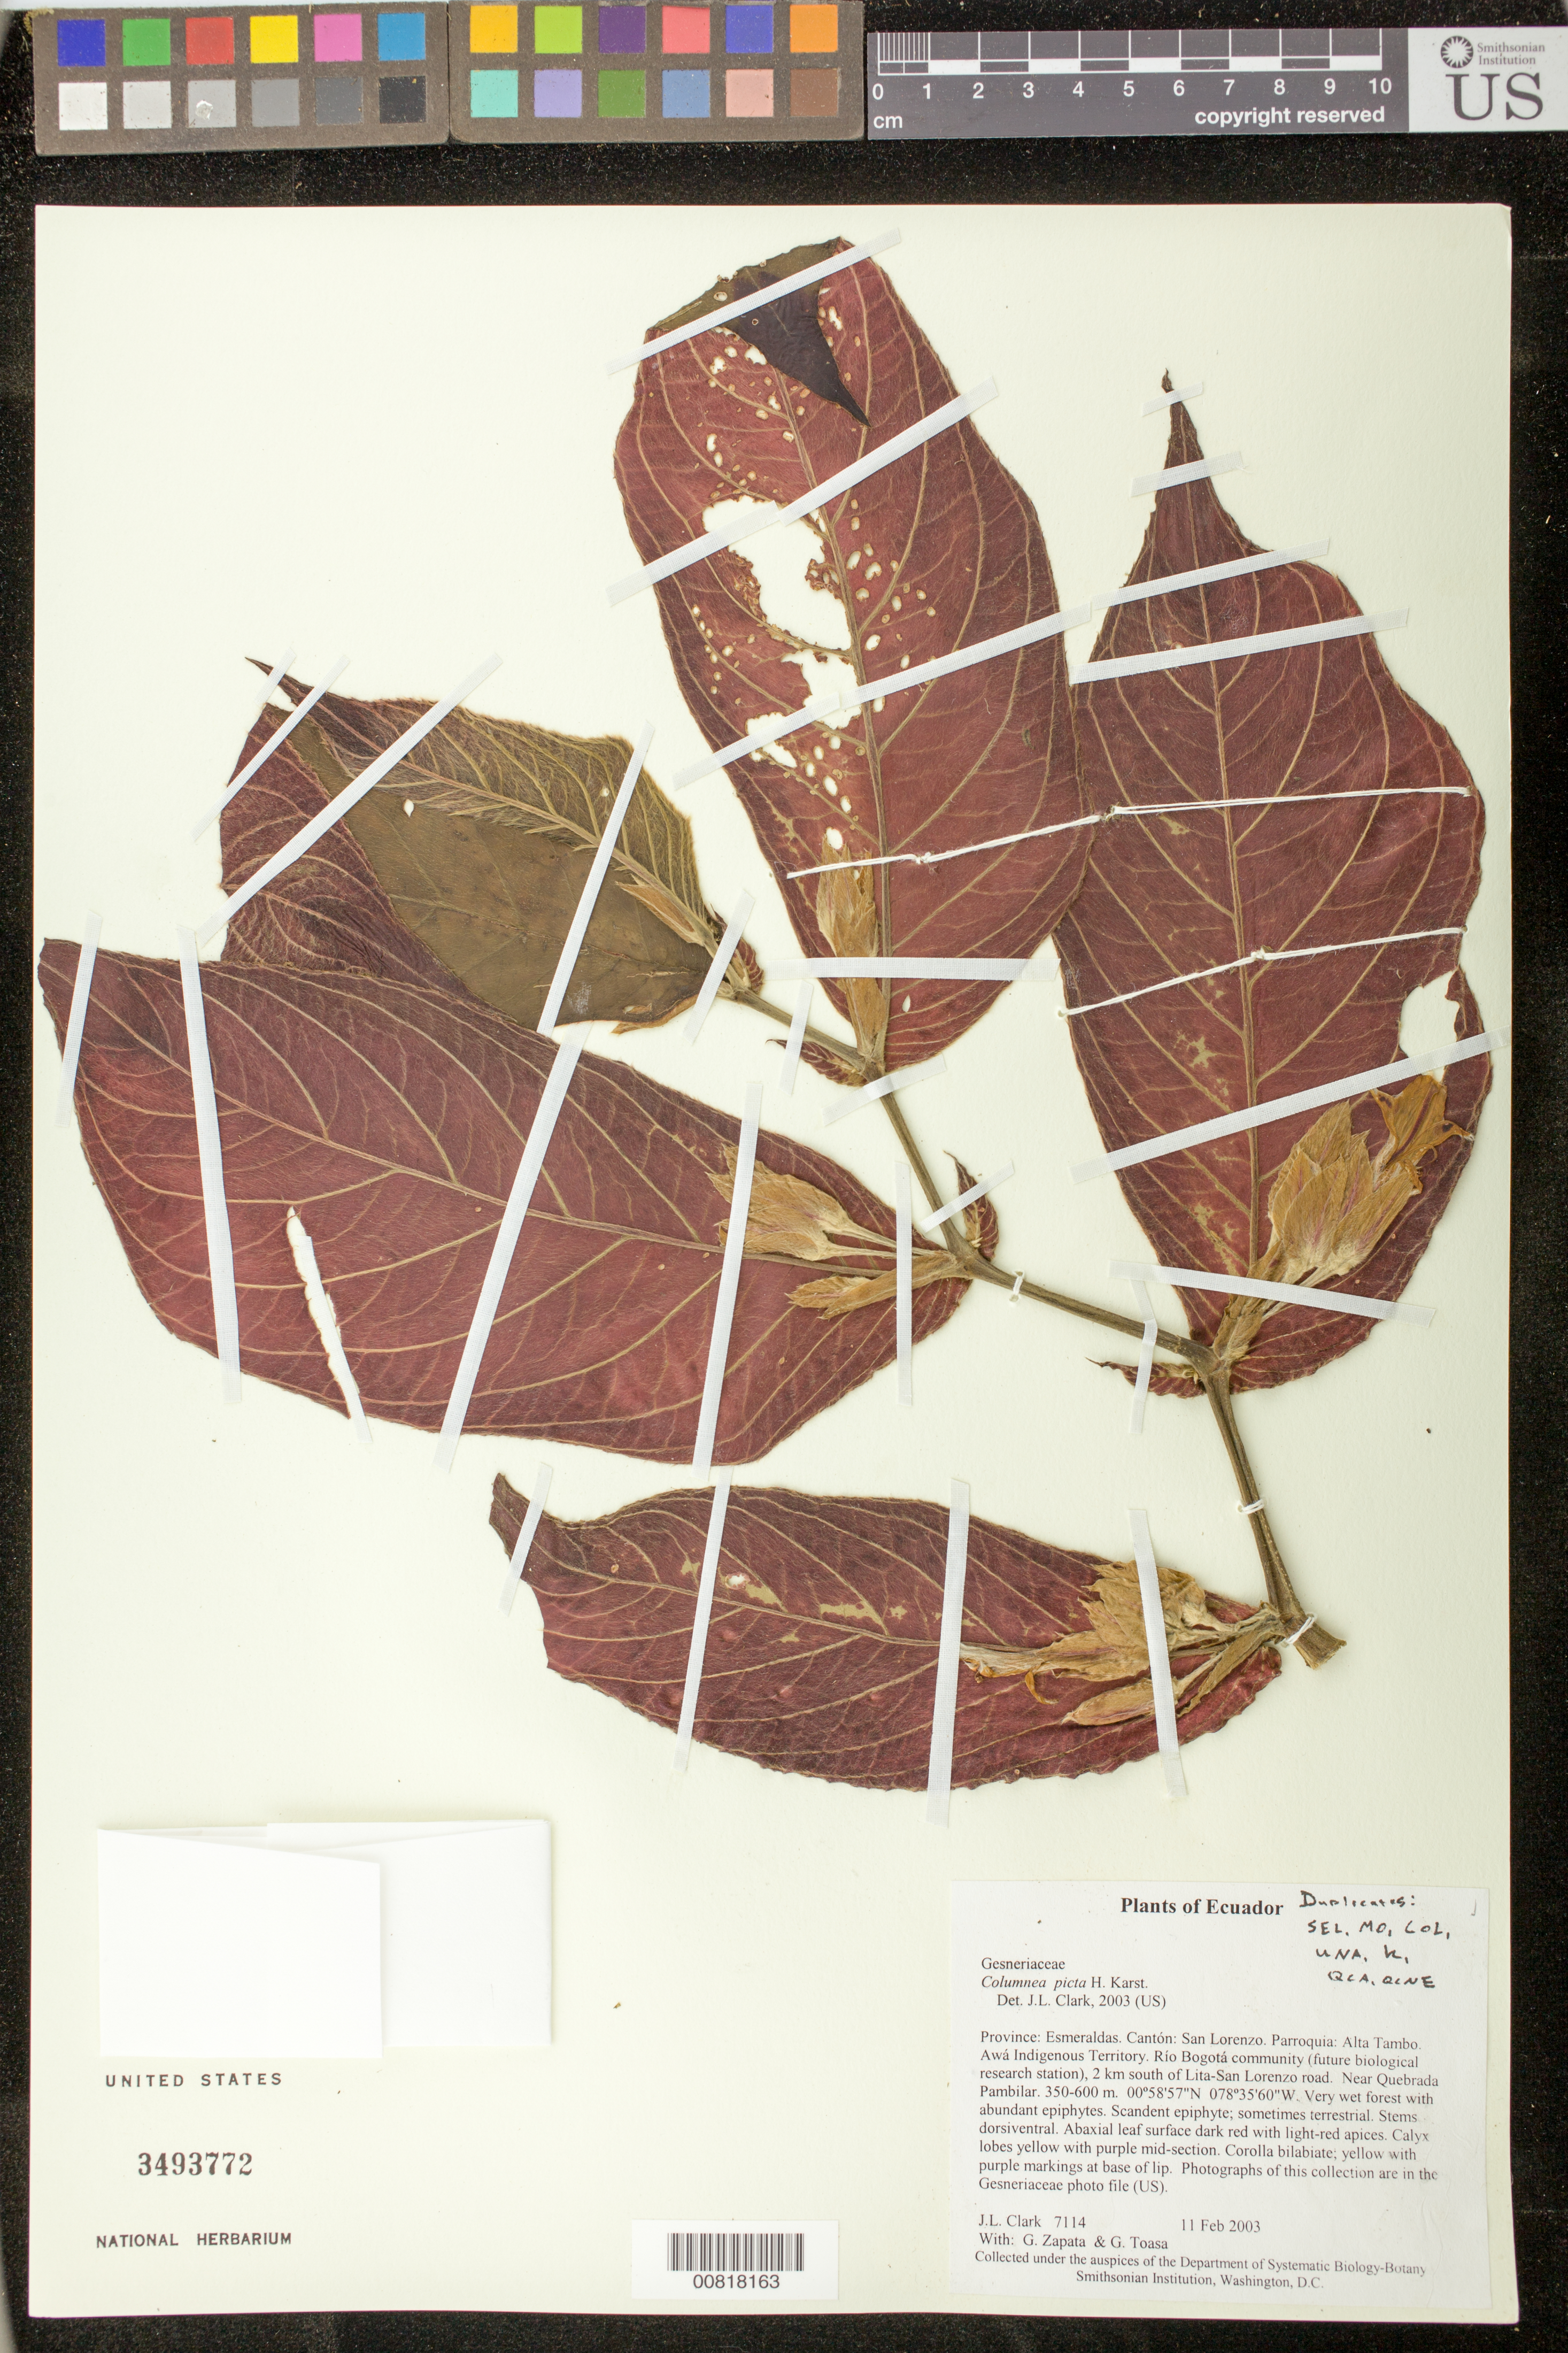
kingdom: Plantae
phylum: Tracheophyta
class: Magnoliopsida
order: Lamiales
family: Gesneriaceae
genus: Columnea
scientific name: Columnea karsteniana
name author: Singh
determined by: Skog, Laurence E.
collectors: J. L. Clark, G. Zapata & G. Toasa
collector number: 7114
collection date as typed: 11 Feb 2003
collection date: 2003-02-11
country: Ecuador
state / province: Esmeraldas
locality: San Lorenzo. Parroquia: Alta Tambo. Awá Indigenous Territory. Río Bogotá community (future biological research station), 2 km south of Lita-San Lorenzo road. Near Quebrada Pambilar.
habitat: Very wet forest with abundant epiphytes.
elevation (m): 350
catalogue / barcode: US 3493772